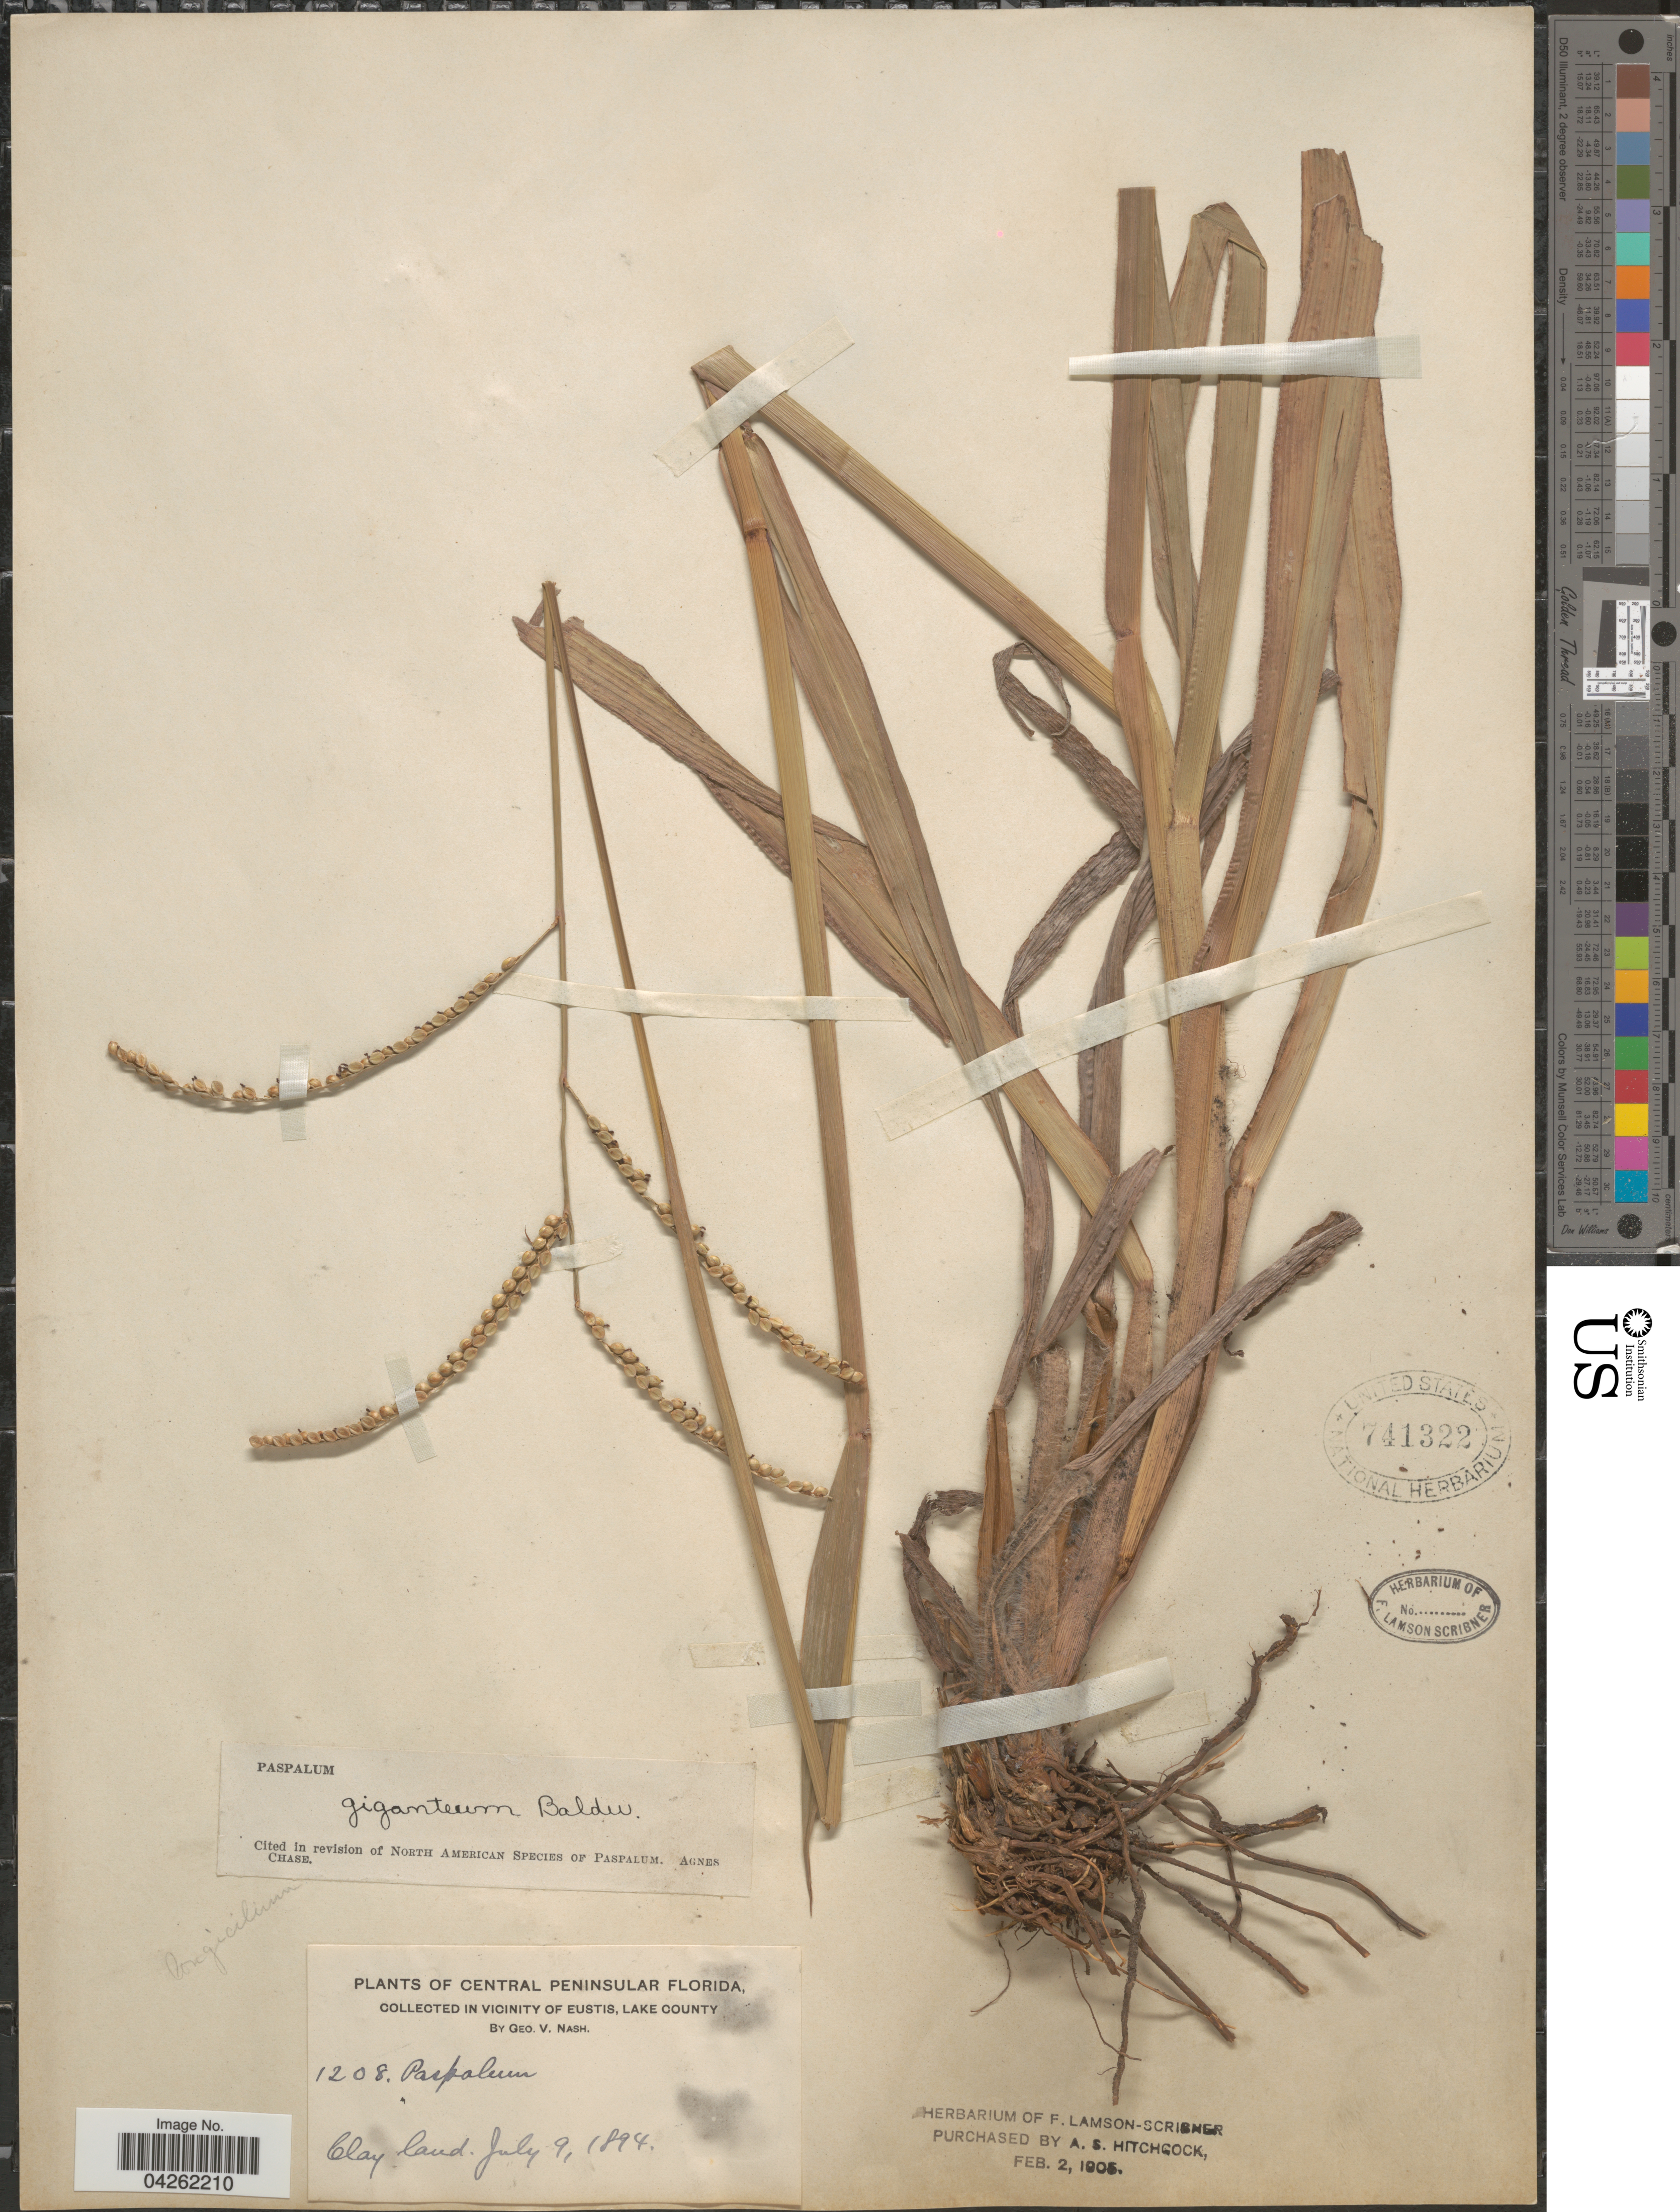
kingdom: Plantae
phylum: Tracheophyta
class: Liliopsida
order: Poales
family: Poaceae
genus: Paspalum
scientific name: Paspalum giganteum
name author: Baldwin ex Vasey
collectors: G. V. Nash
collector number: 1208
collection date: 1894-07-09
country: United States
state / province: Florida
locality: Central Peninsular Florida. In Vicinity of Eustis, Lake County. Clay land.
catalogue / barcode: US 741322